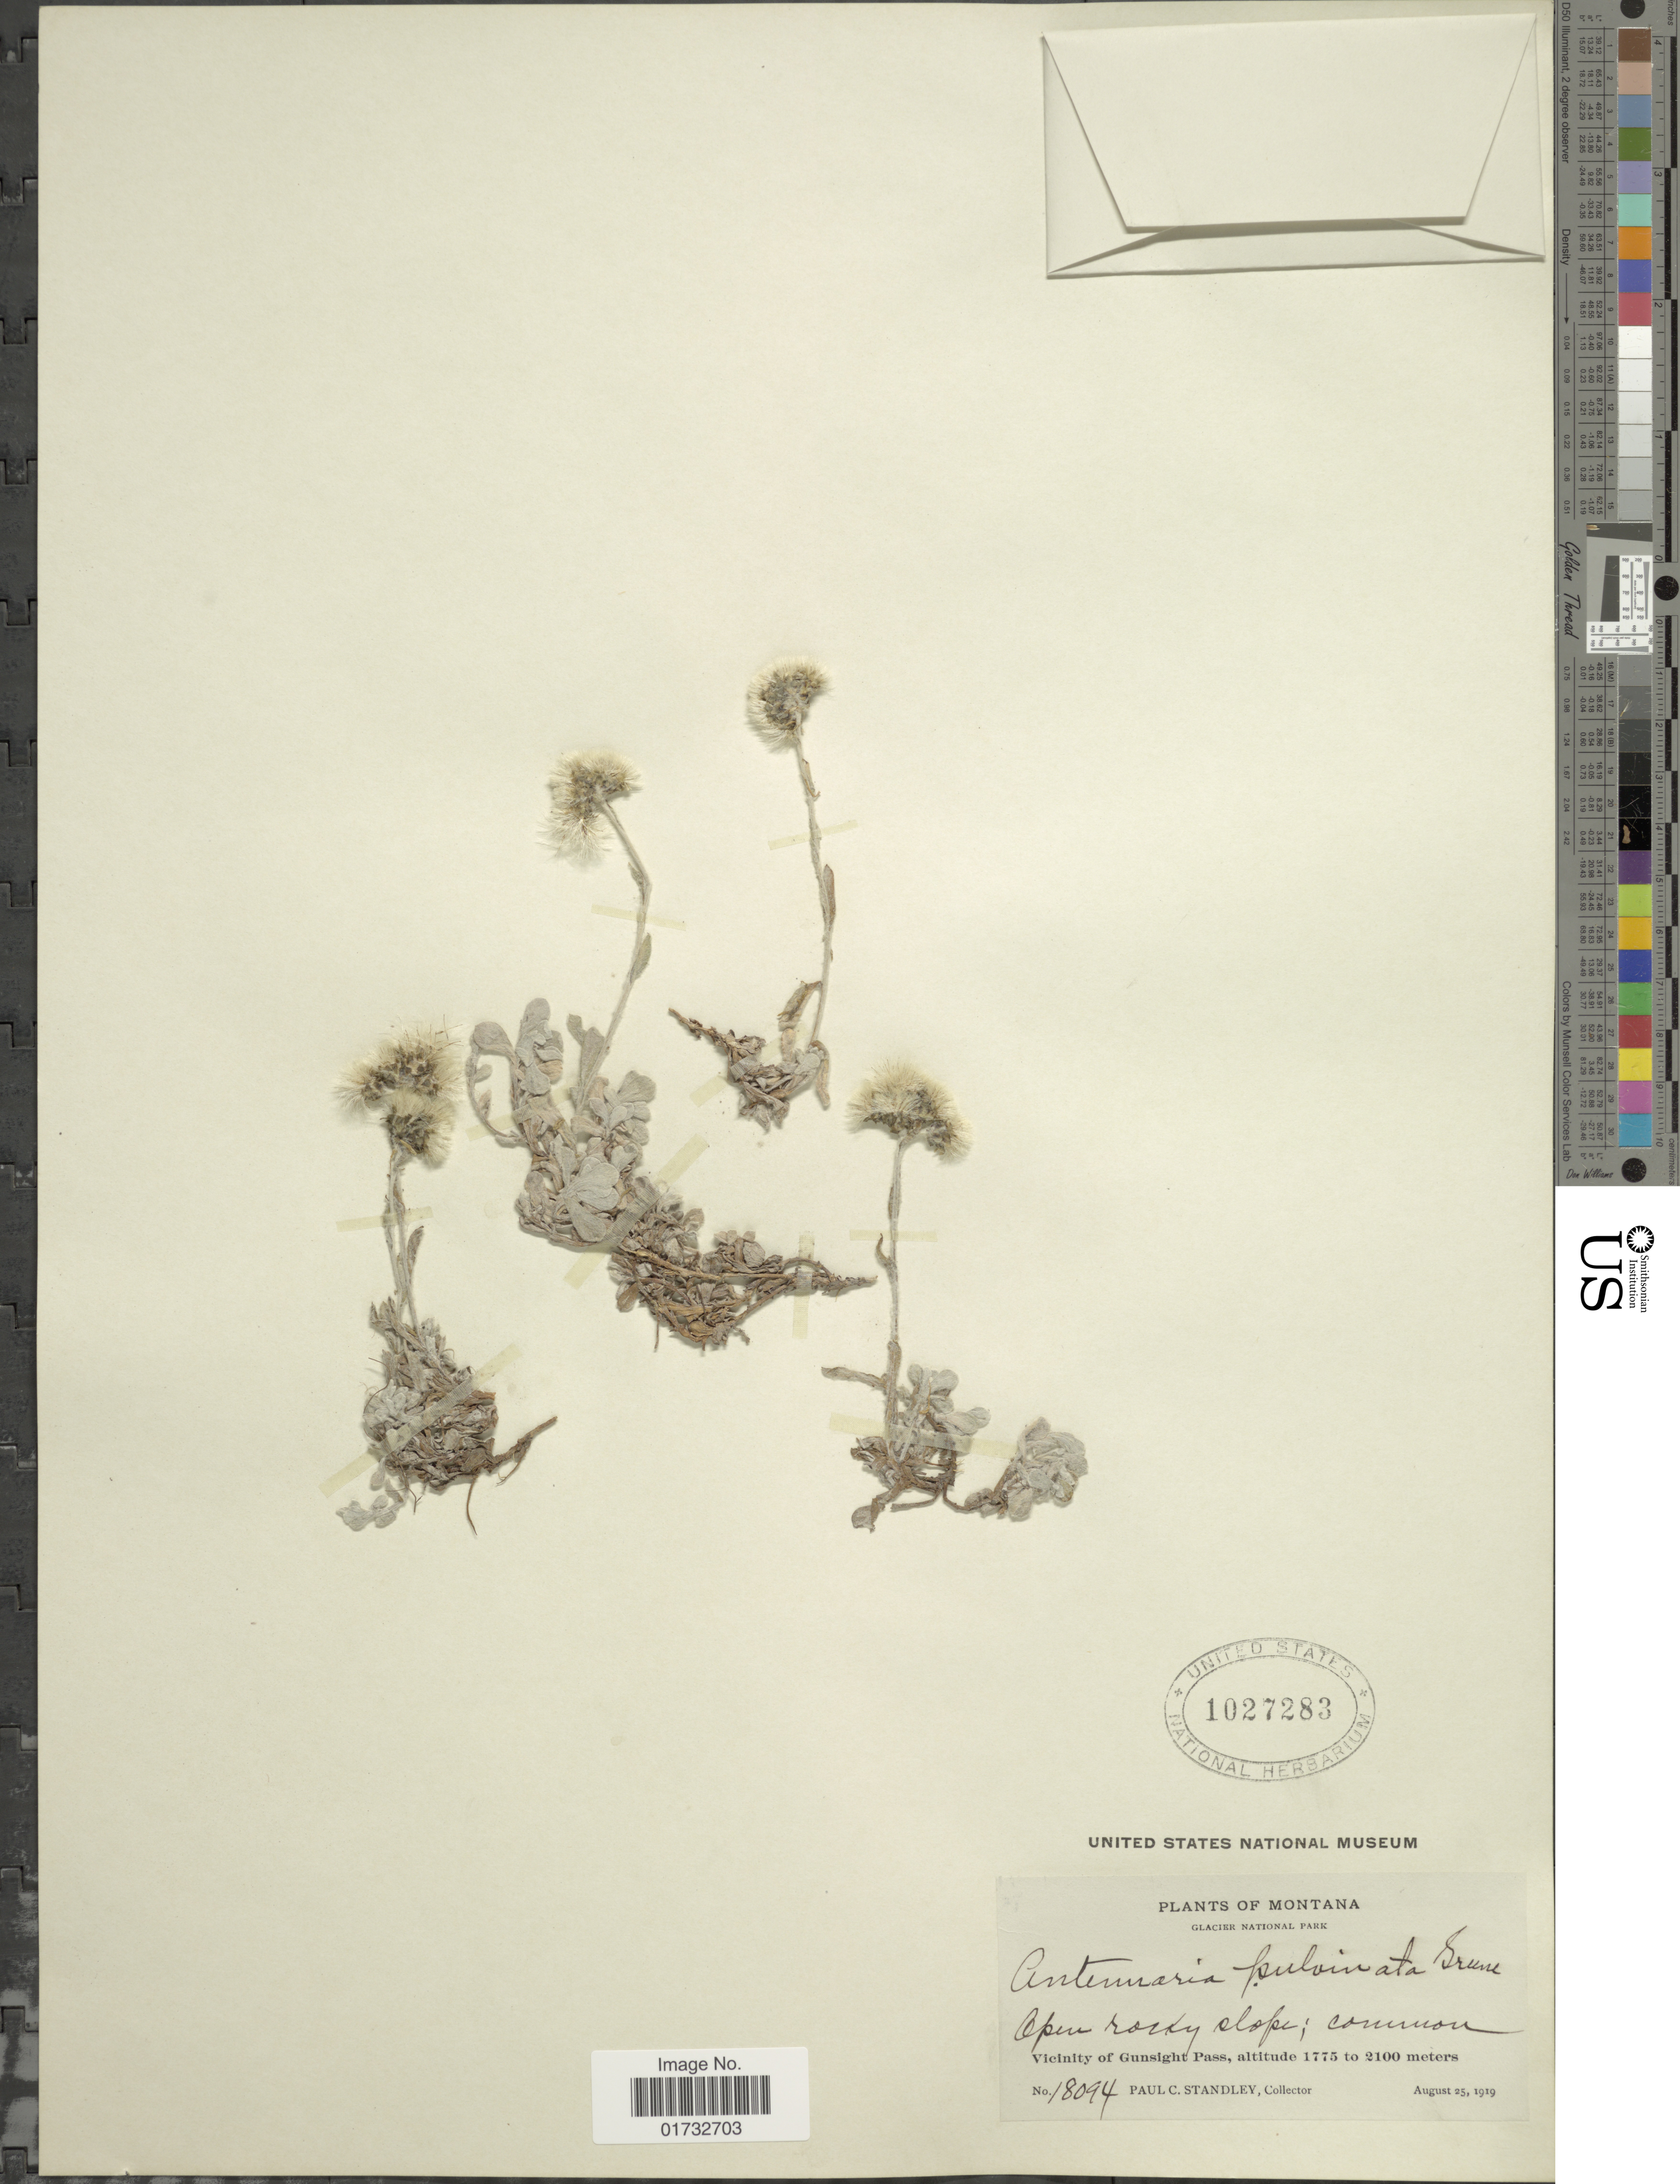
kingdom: Plantae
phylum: Tracheophyta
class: Magnoliopsida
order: Asterales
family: Asteraceae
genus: Antennaria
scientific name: Antennaria pulvinata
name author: Greene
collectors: P. C. Standley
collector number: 18094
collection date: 1919-08-25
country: United States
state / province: Montana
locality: Glacier National Park. Vicinity of Gunsight Pass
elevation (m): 1775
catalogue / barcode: US 1027283